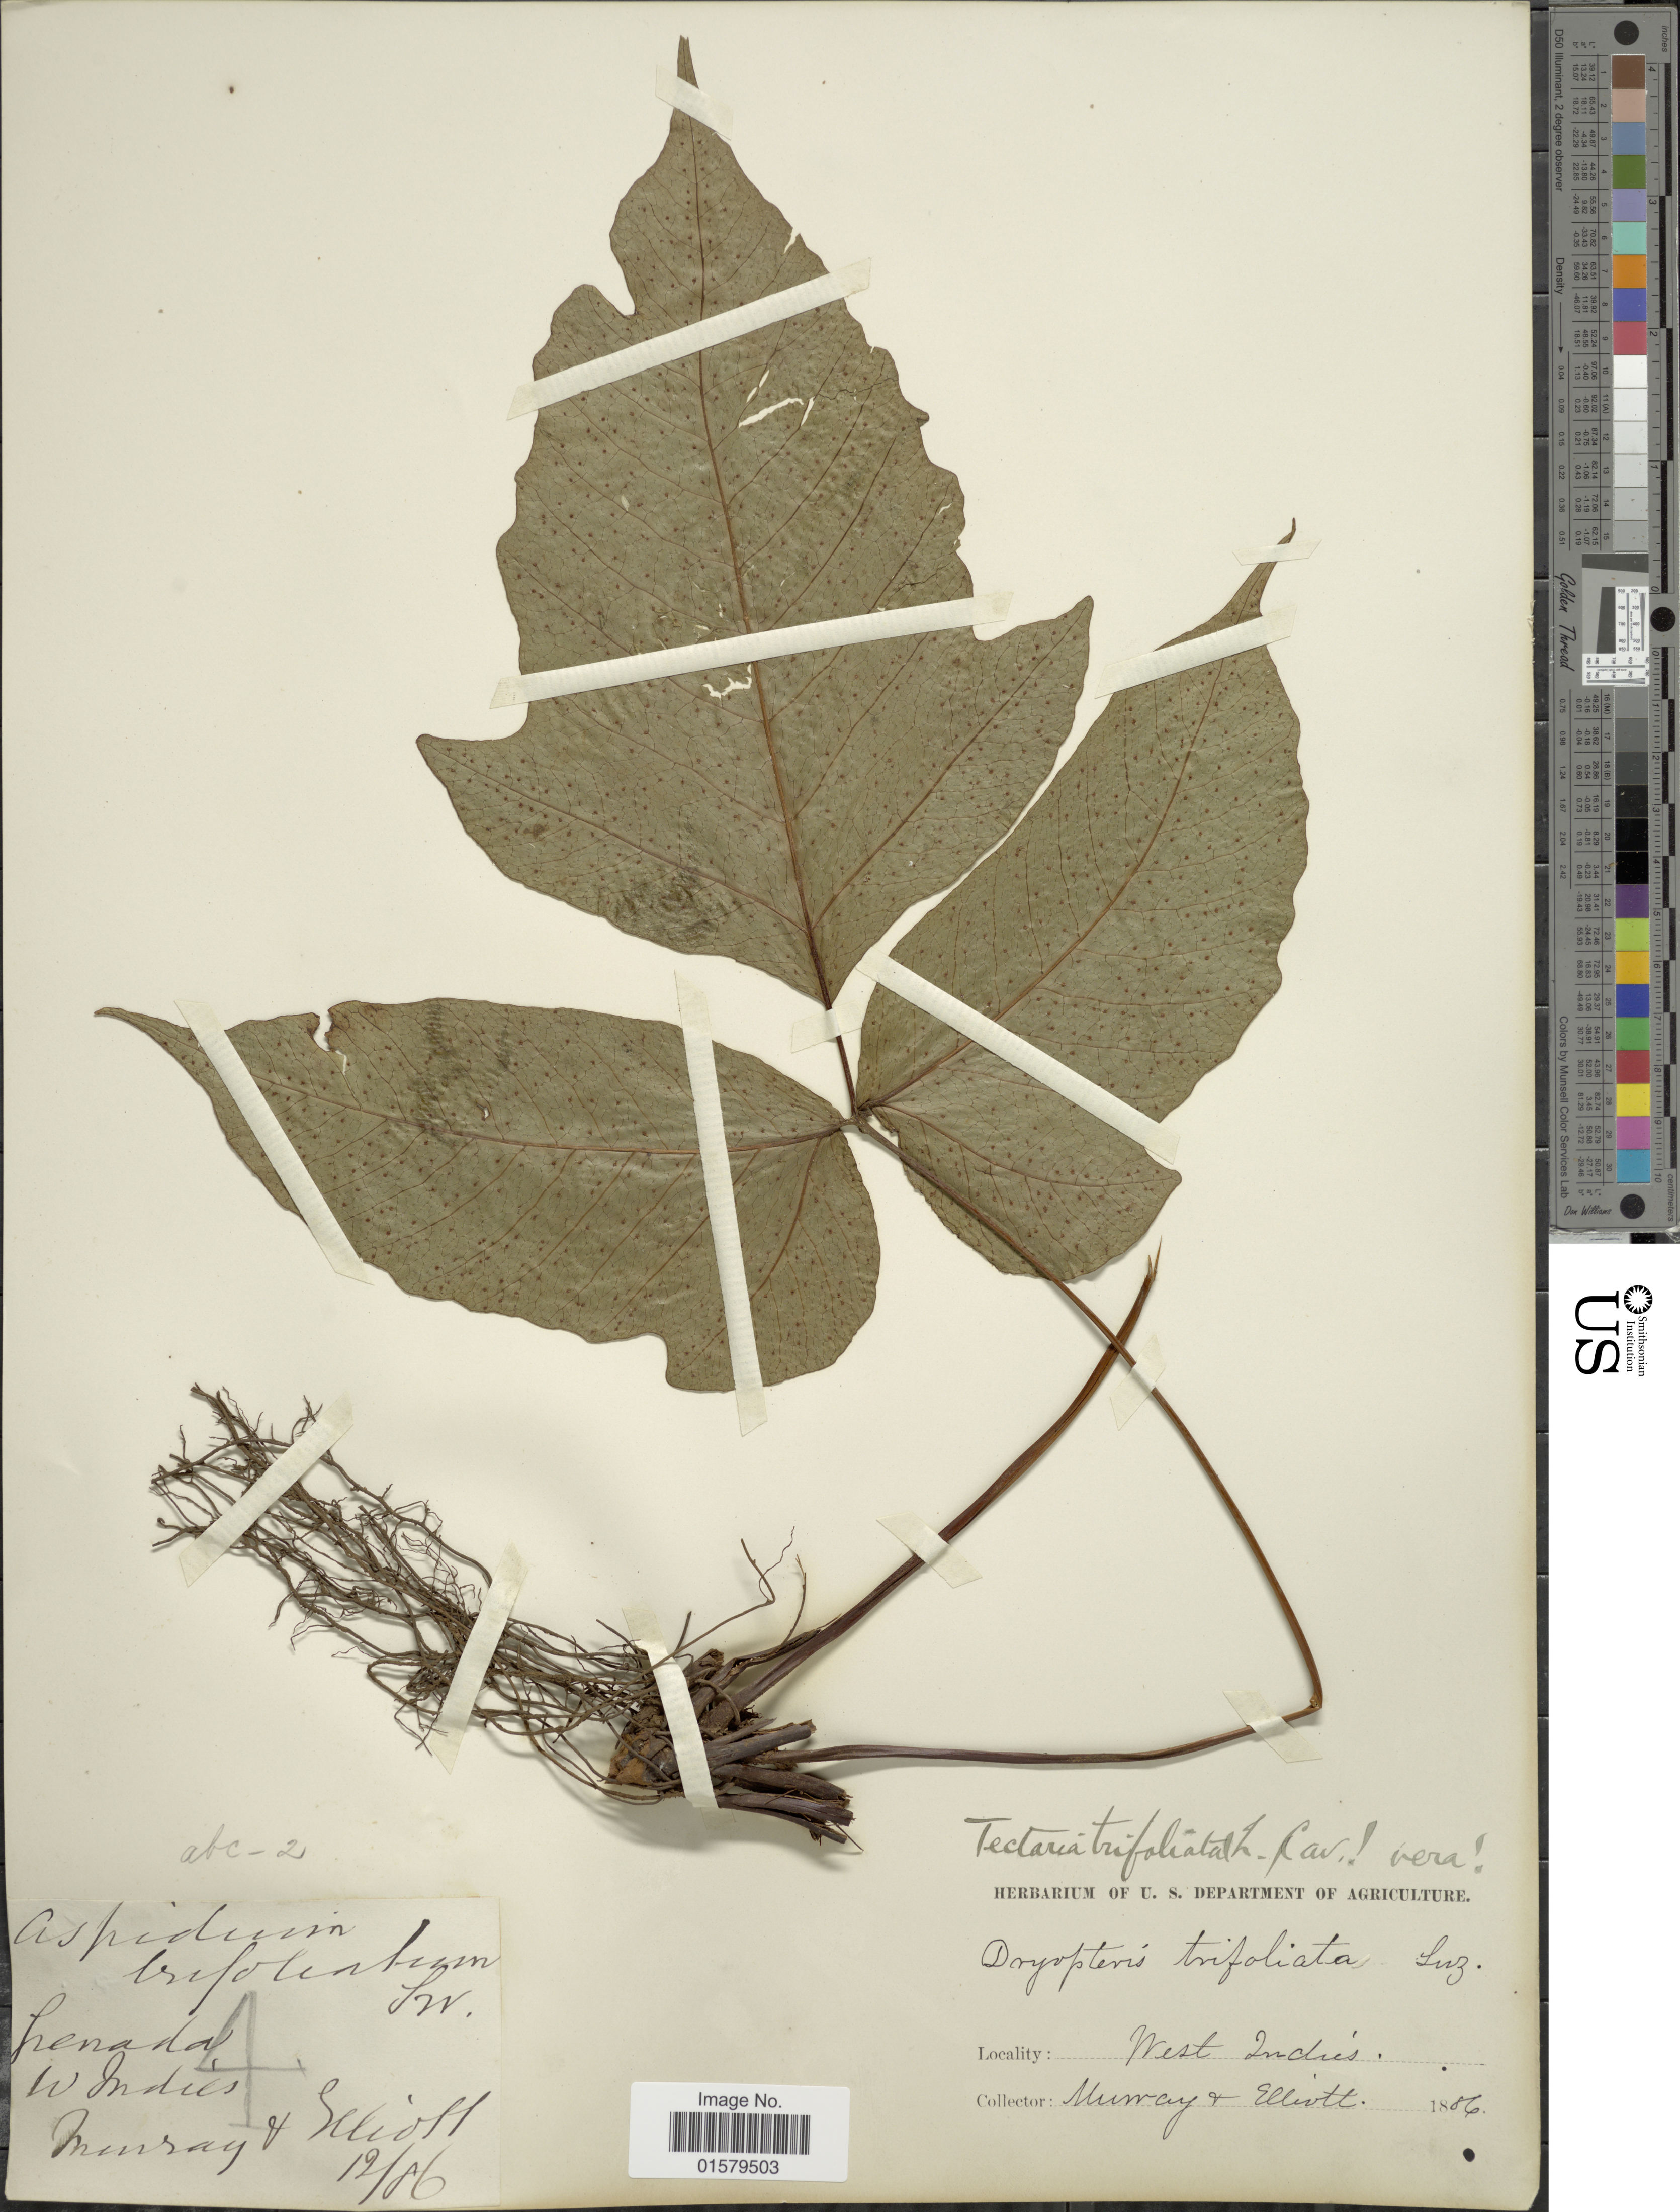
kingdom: Plantae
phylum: Tracheophyta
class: Polypodiopsida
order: Polypodiales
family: Tectariaceae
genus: Tectaria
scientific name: Tectaria trifoliata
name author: (L.) Cav.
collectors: Murray, -- & Elliot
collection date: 1886-12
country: Grenada